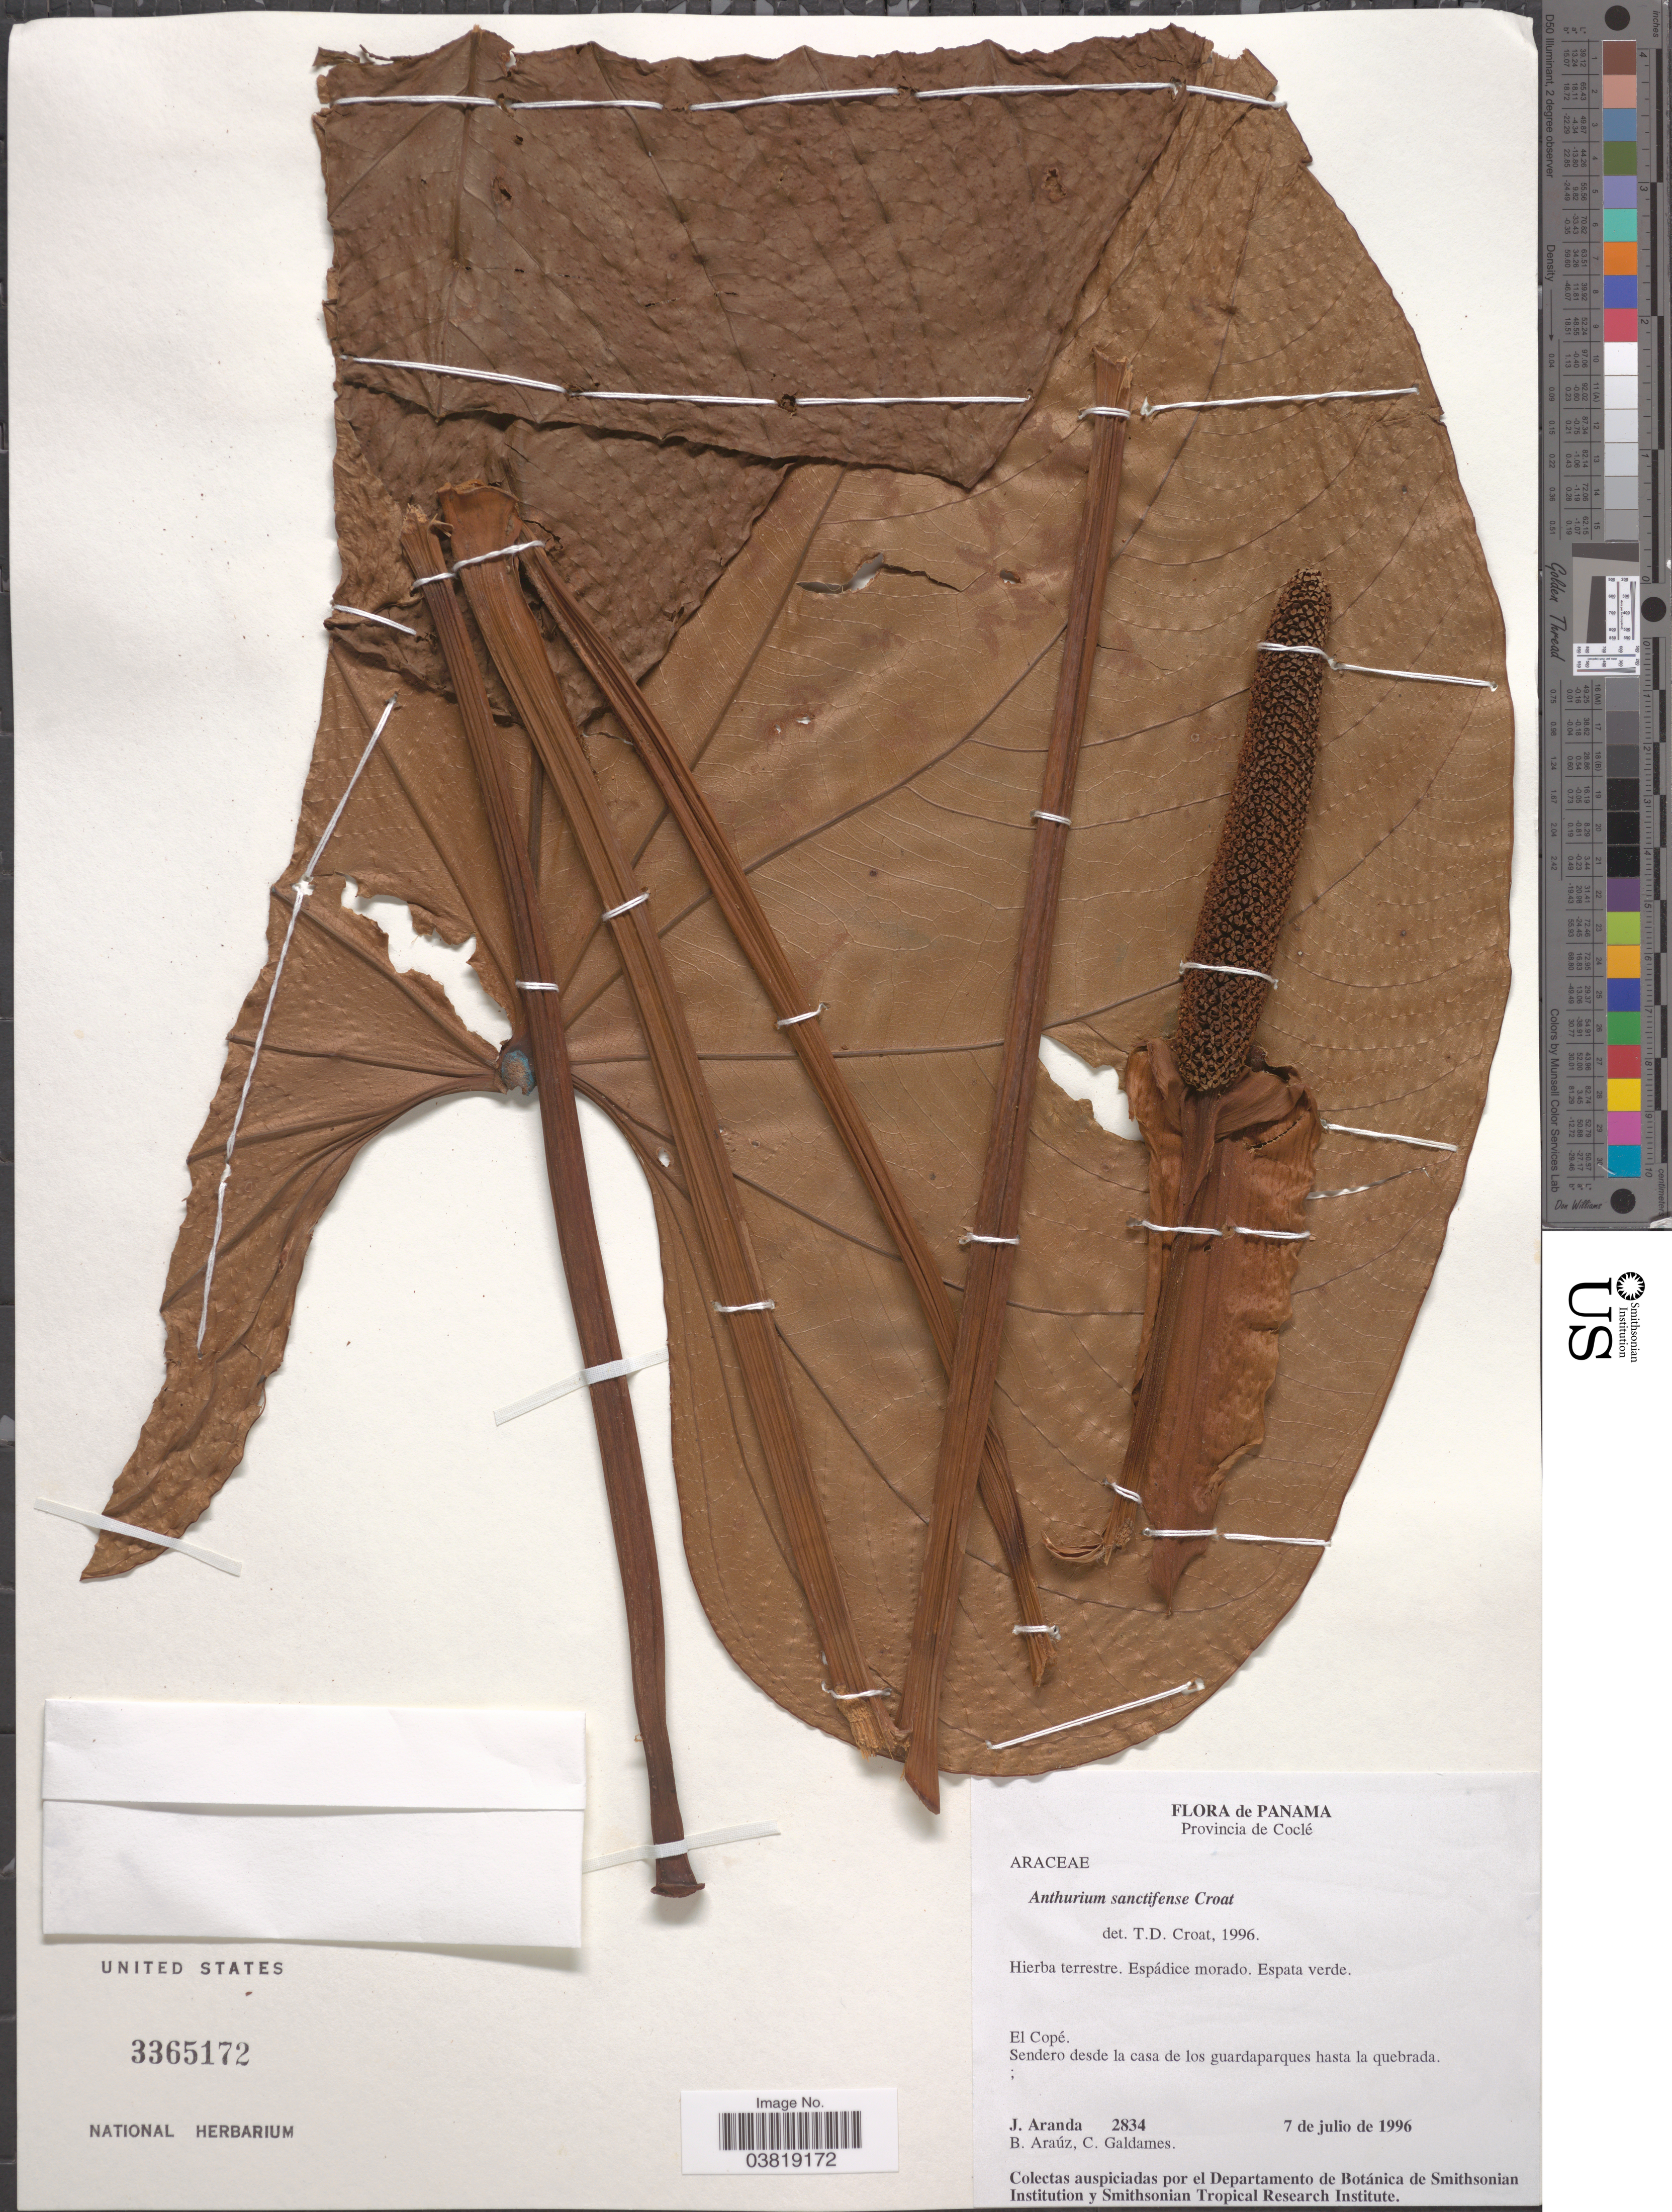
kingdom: Plantae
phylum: Tracheophyta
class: Liliopsida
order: Alismatales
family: Araceae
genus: Anthurium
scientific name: Anthurium sanctifidense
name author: Croat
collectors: J. Aranda, B. Araúz & C. Galdames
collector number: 2834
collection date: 1996-07-07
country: Panama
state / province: Cocle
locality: Provincia de Coclé. El Copé. Sendero desde la casa de los guardaparques hasta la quebrada.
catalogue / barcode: US 3365172